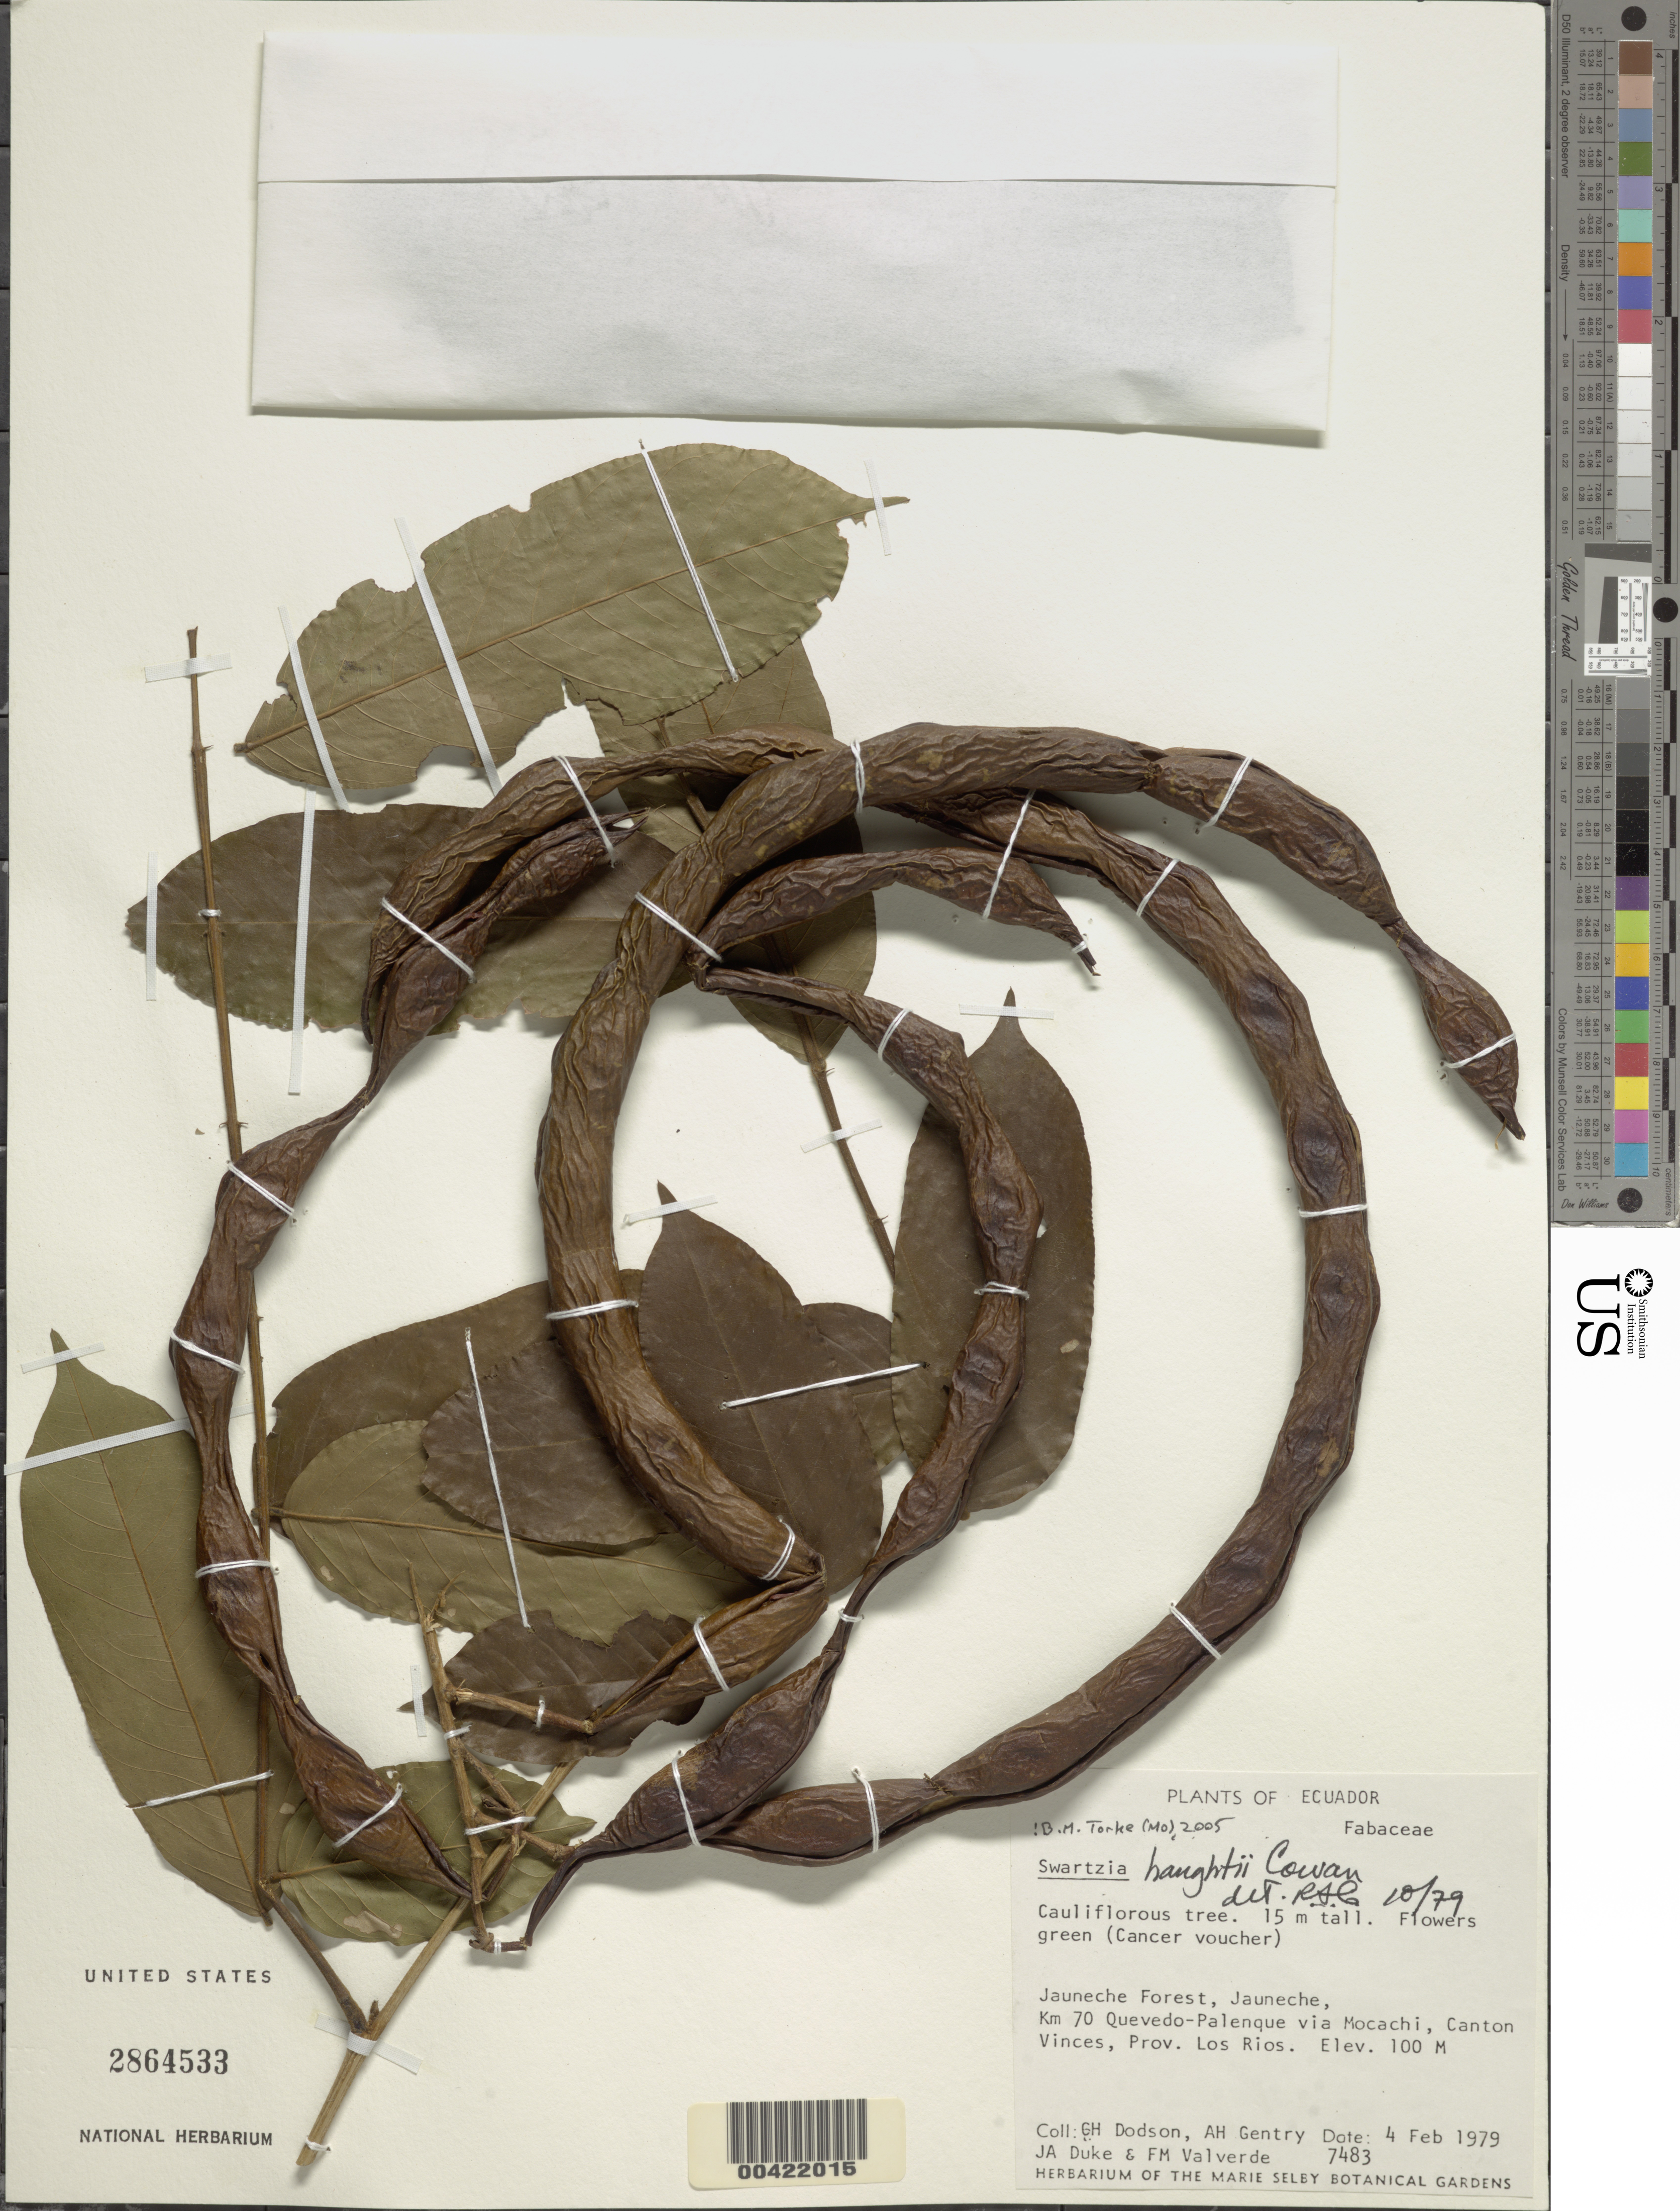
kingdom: Plantae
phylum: Tracheophyta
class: Magnoliopsida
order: Fabales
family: Fabaceae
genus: Swartzia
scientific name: Swartzia haughtii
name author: R.S. Cowan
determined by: Cowan, R. S.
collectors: C. H. Dodson, A. H. Gentry, J. A. Duke & F. M. Valverde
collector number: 7483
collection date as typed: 04 Feb 1979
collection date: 1979-02-04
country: Ecuador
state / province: Los Ríos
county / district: Vinces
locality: JaUneche; km 70 Quevedo - palenque via mocachi; Canton Vinces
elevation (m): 100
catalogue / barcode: US 2864533